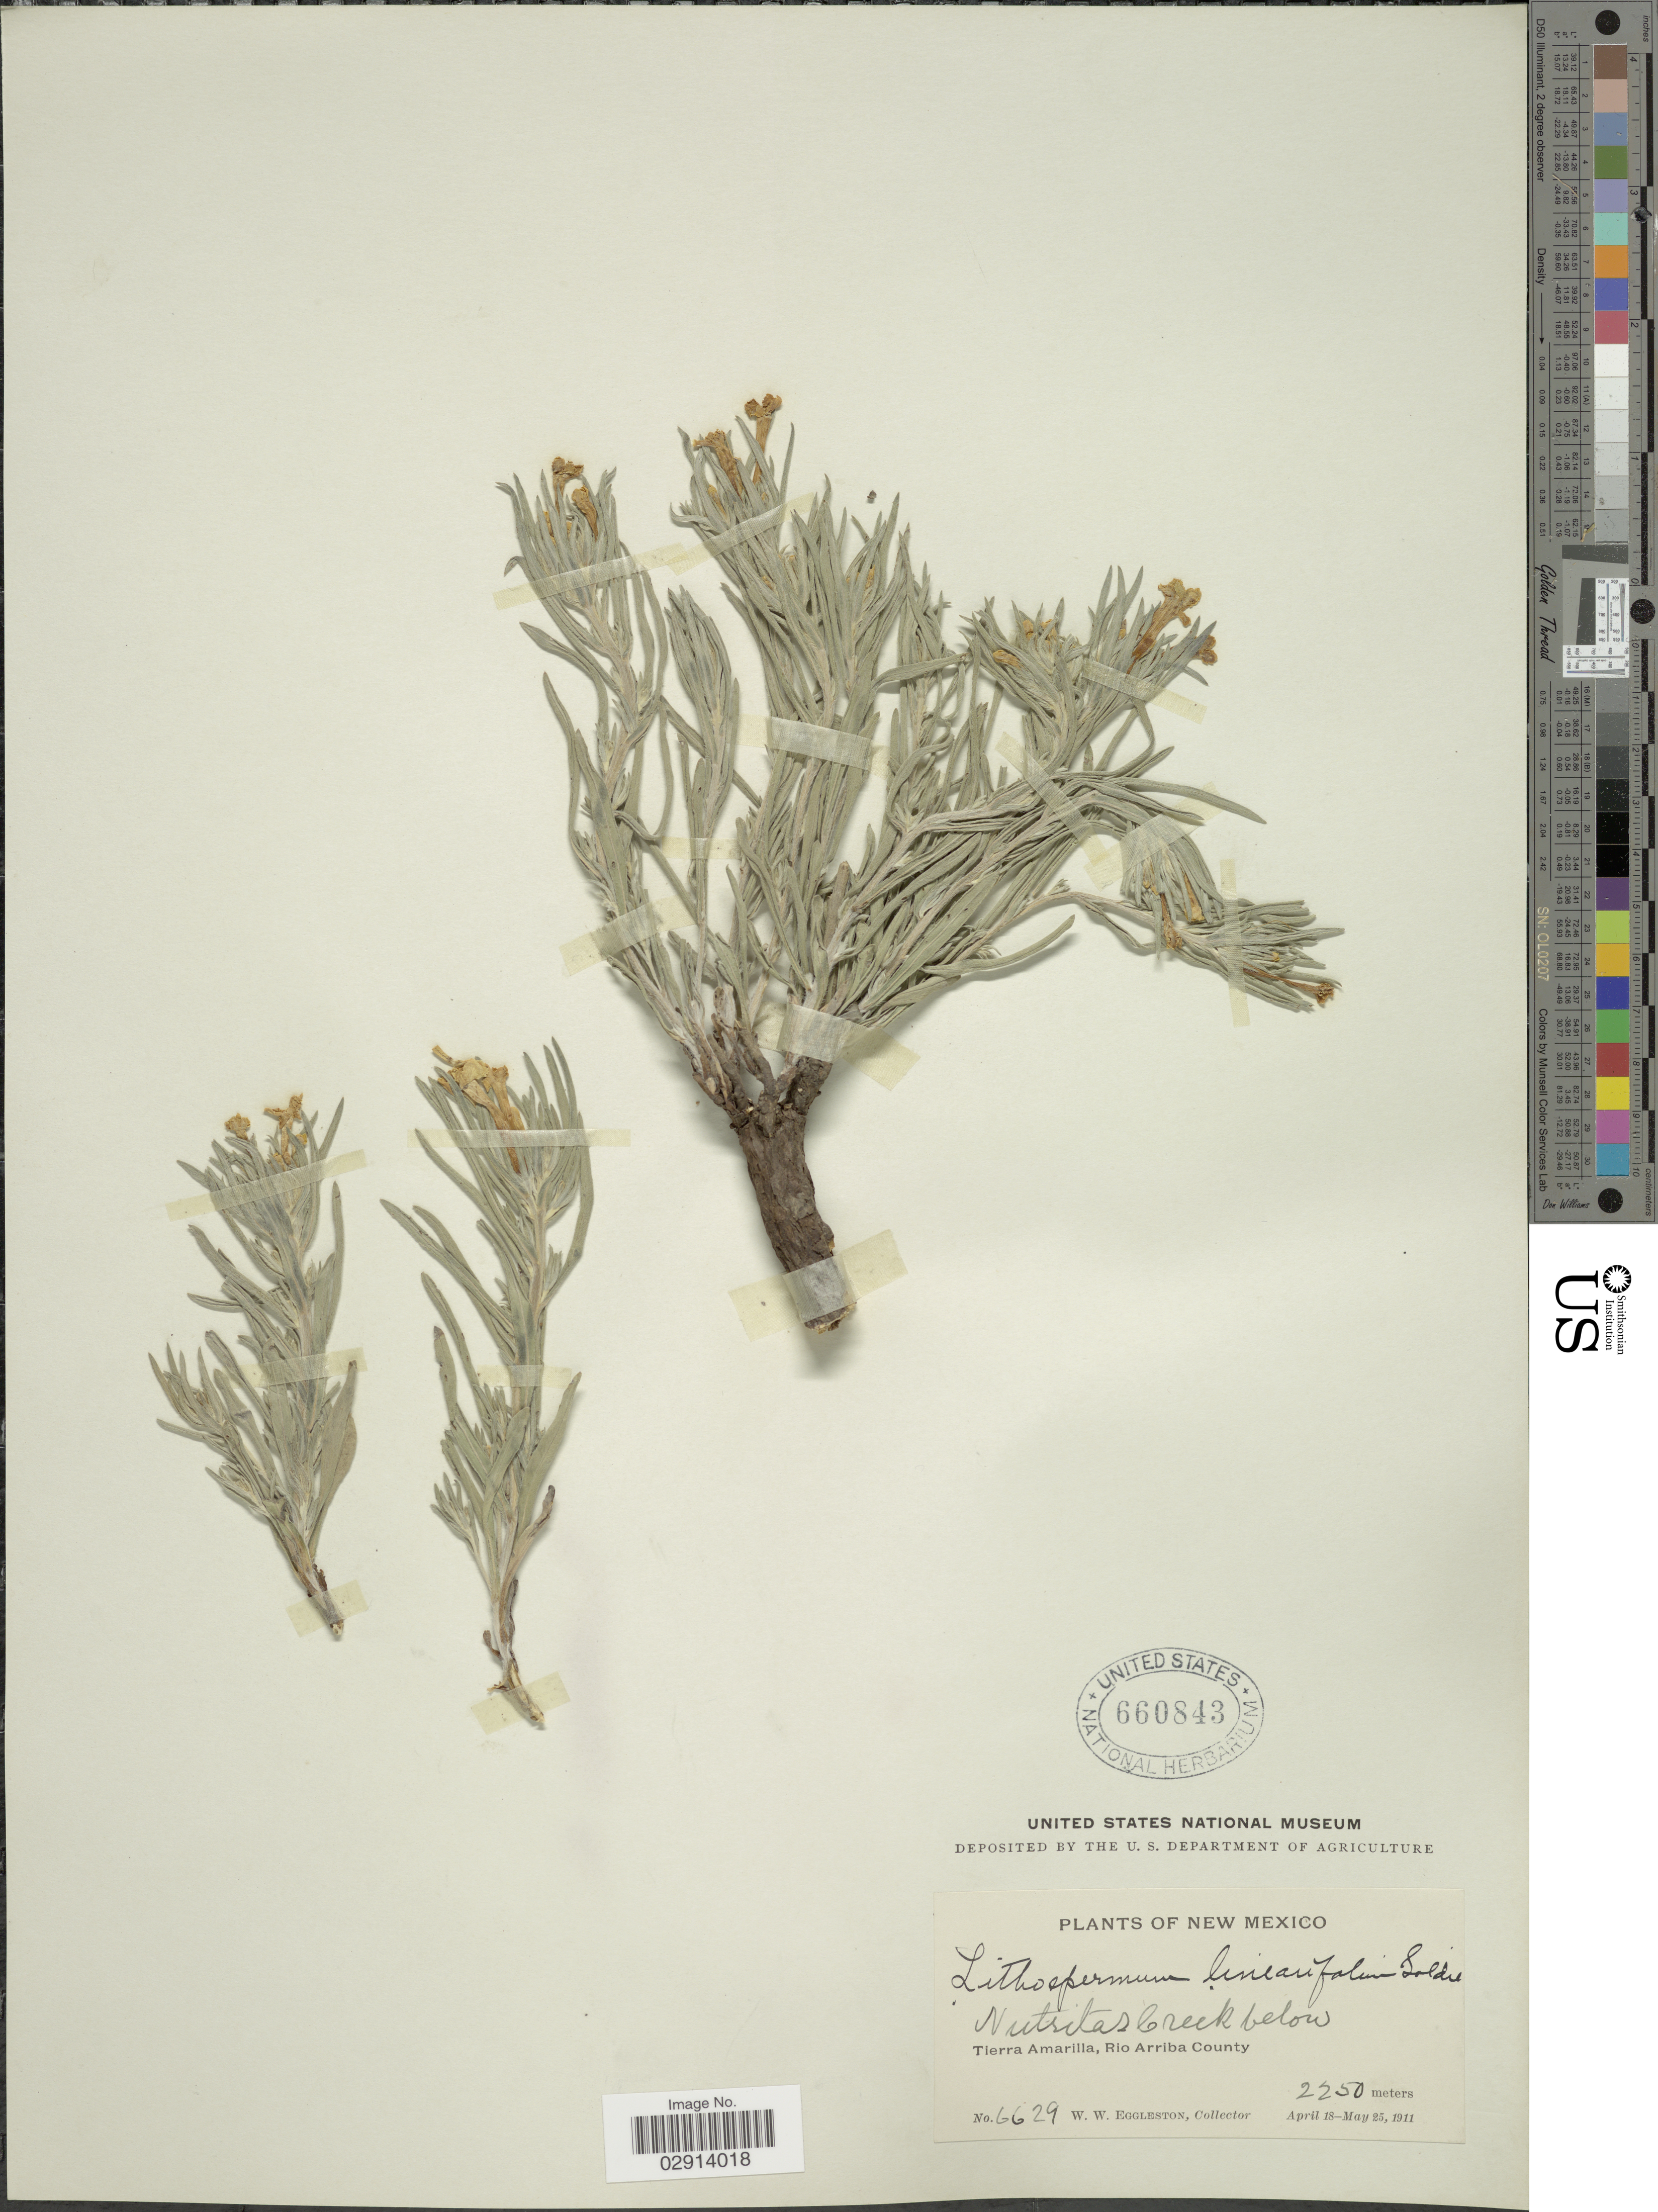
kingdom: Plantae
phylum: Tracheophyta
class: Magnoliopsida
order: Boraginales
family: Boraginaceae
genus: Lithospermum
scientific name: Lithospermum incisum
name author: Lehm.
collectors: W. W. Eggleston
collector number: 6629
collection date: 1911-04-18/1911-05-25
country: United States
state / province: New Mexico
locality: Nutritas Creek below Tierra Amarilla, Rio Arriba County.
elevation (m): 2250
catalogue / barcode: US 660843